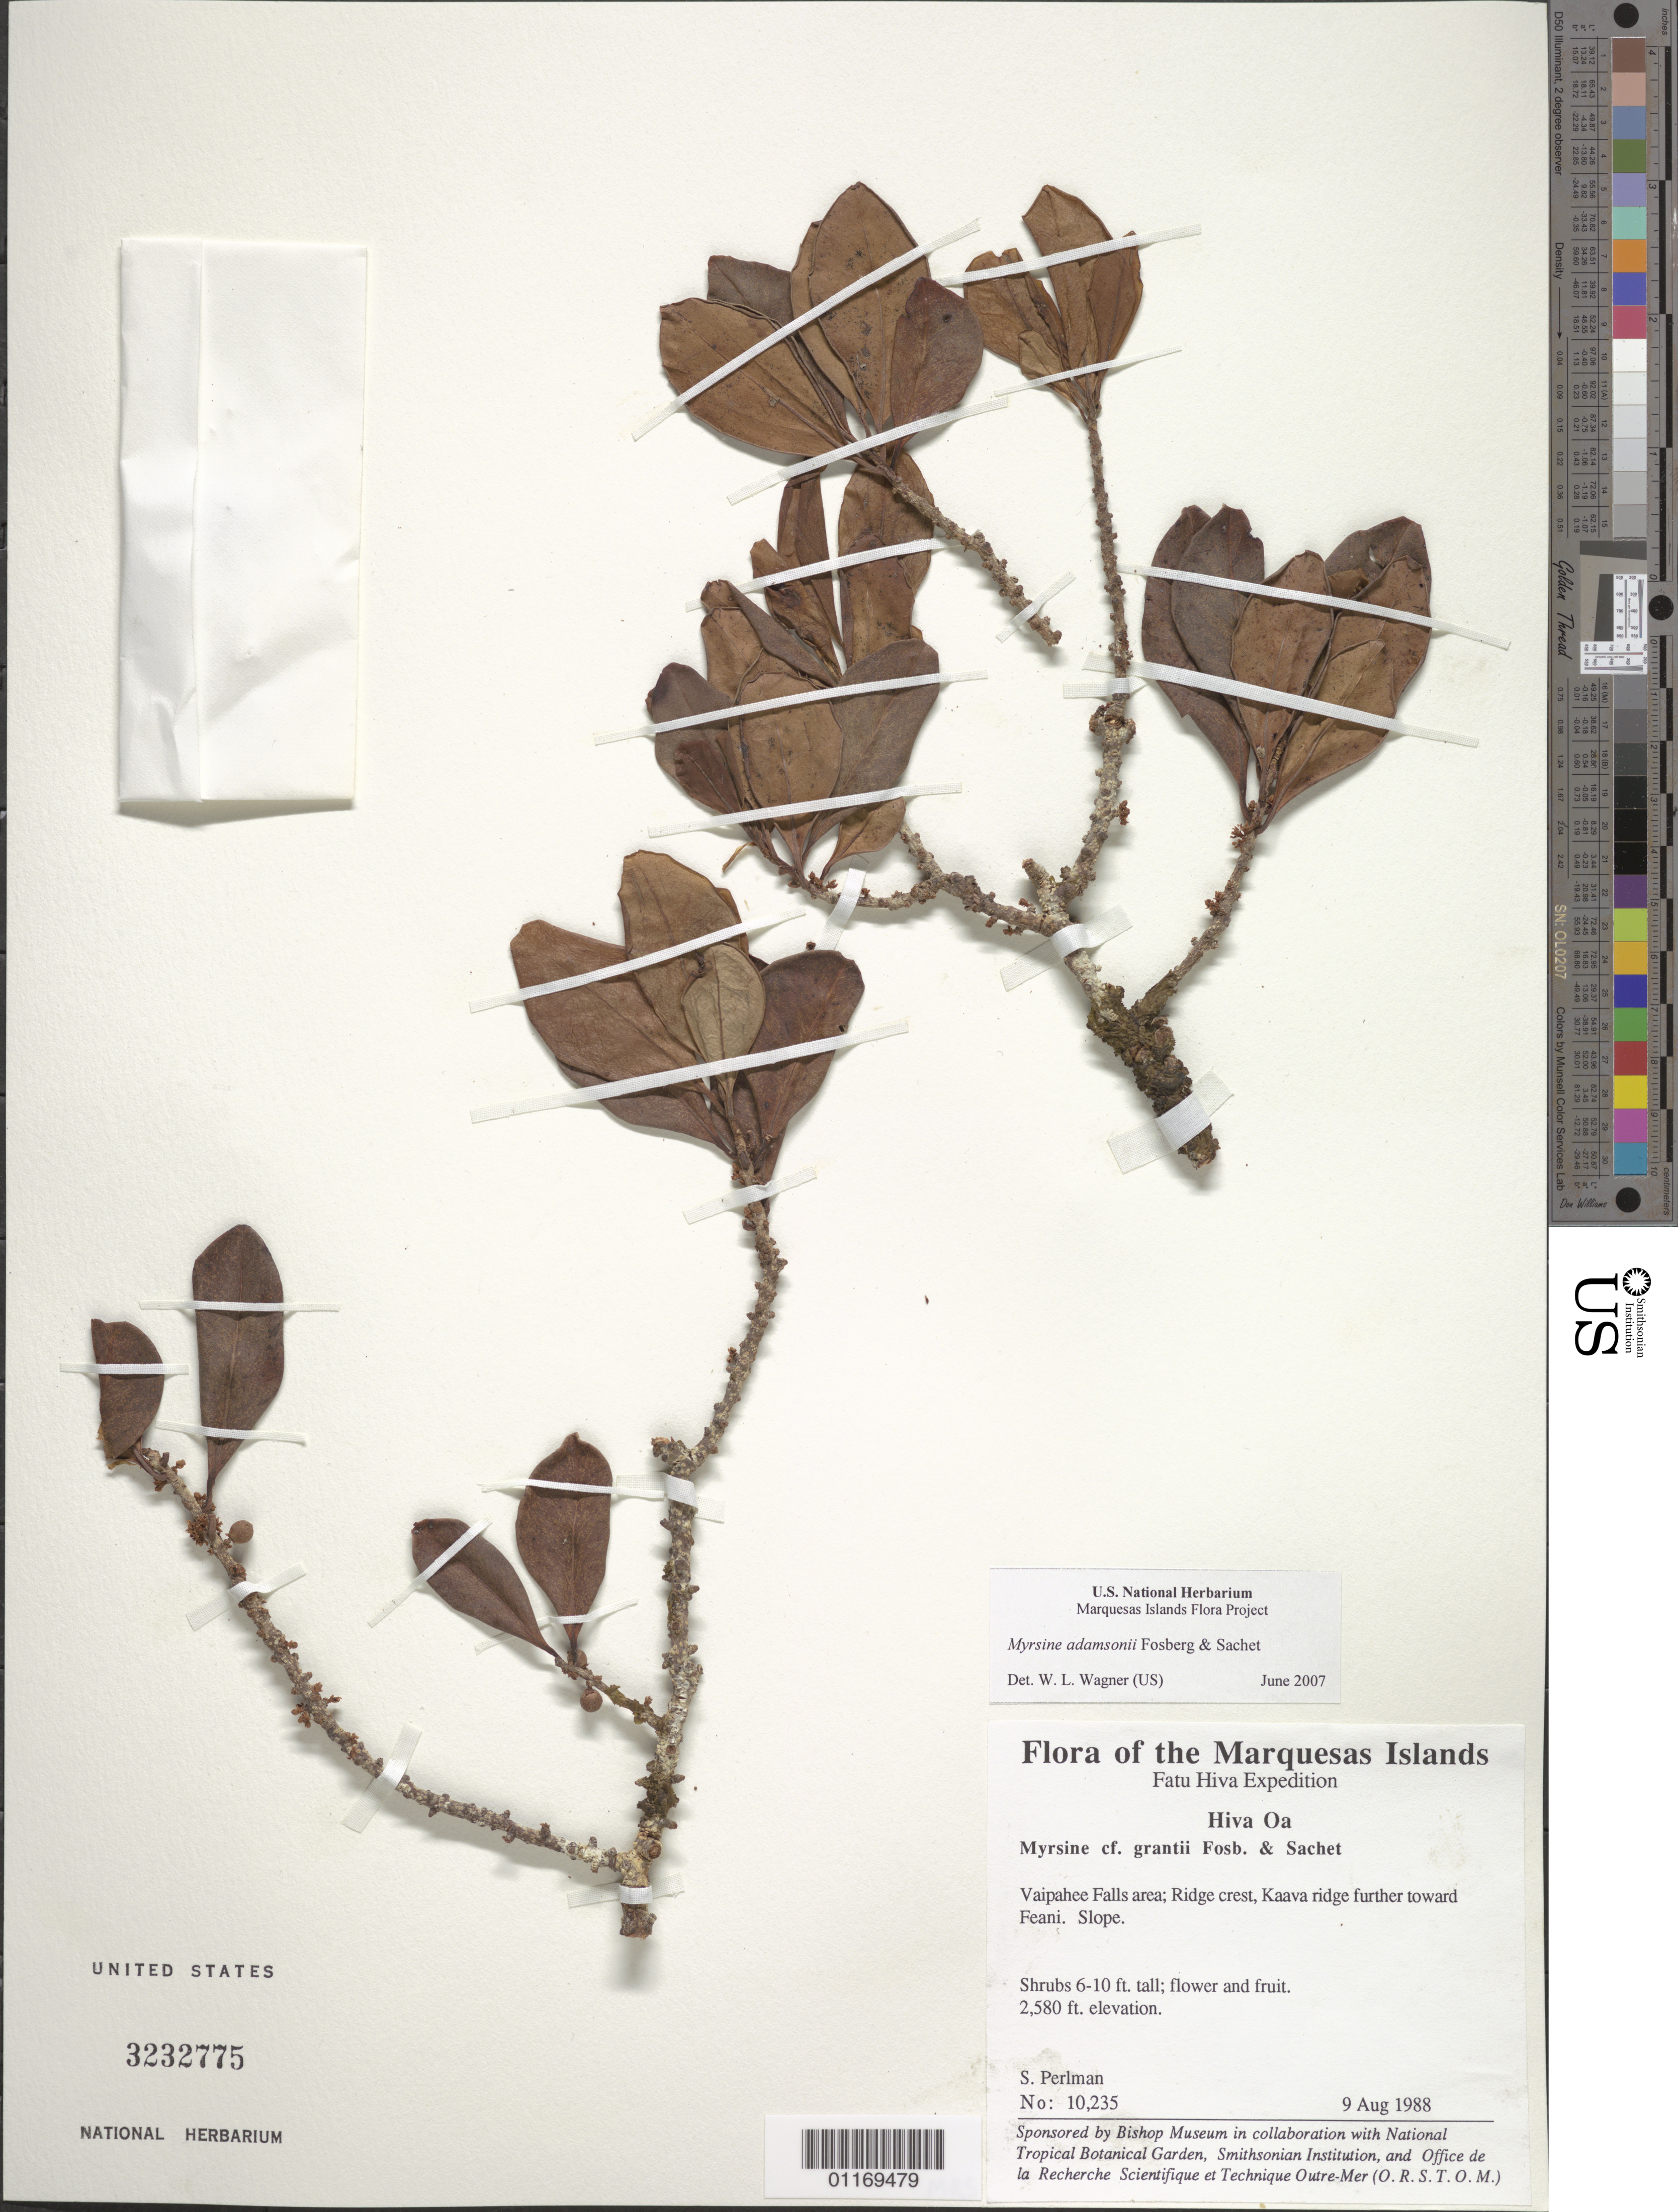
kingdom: Plantae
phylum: Tracheophyta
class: Magnoliopsida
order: Ericales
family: Primulaceae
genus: Myrsine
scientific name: Myrsine adamsonii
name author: Fosberg & Sachet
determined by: Wagner, W. L., (BOT), Smithsonian Institution - National Museum of Natural History (UNITED STATES)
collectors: S. P. Perlman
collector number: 10235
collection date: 1988-08-09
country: French Polynesia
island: Hiva Oa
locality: Vaipahee Falls area, ridge crest, Kaava ridge further toward Feani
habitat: Slope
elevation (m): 786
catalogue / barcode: US 3232775